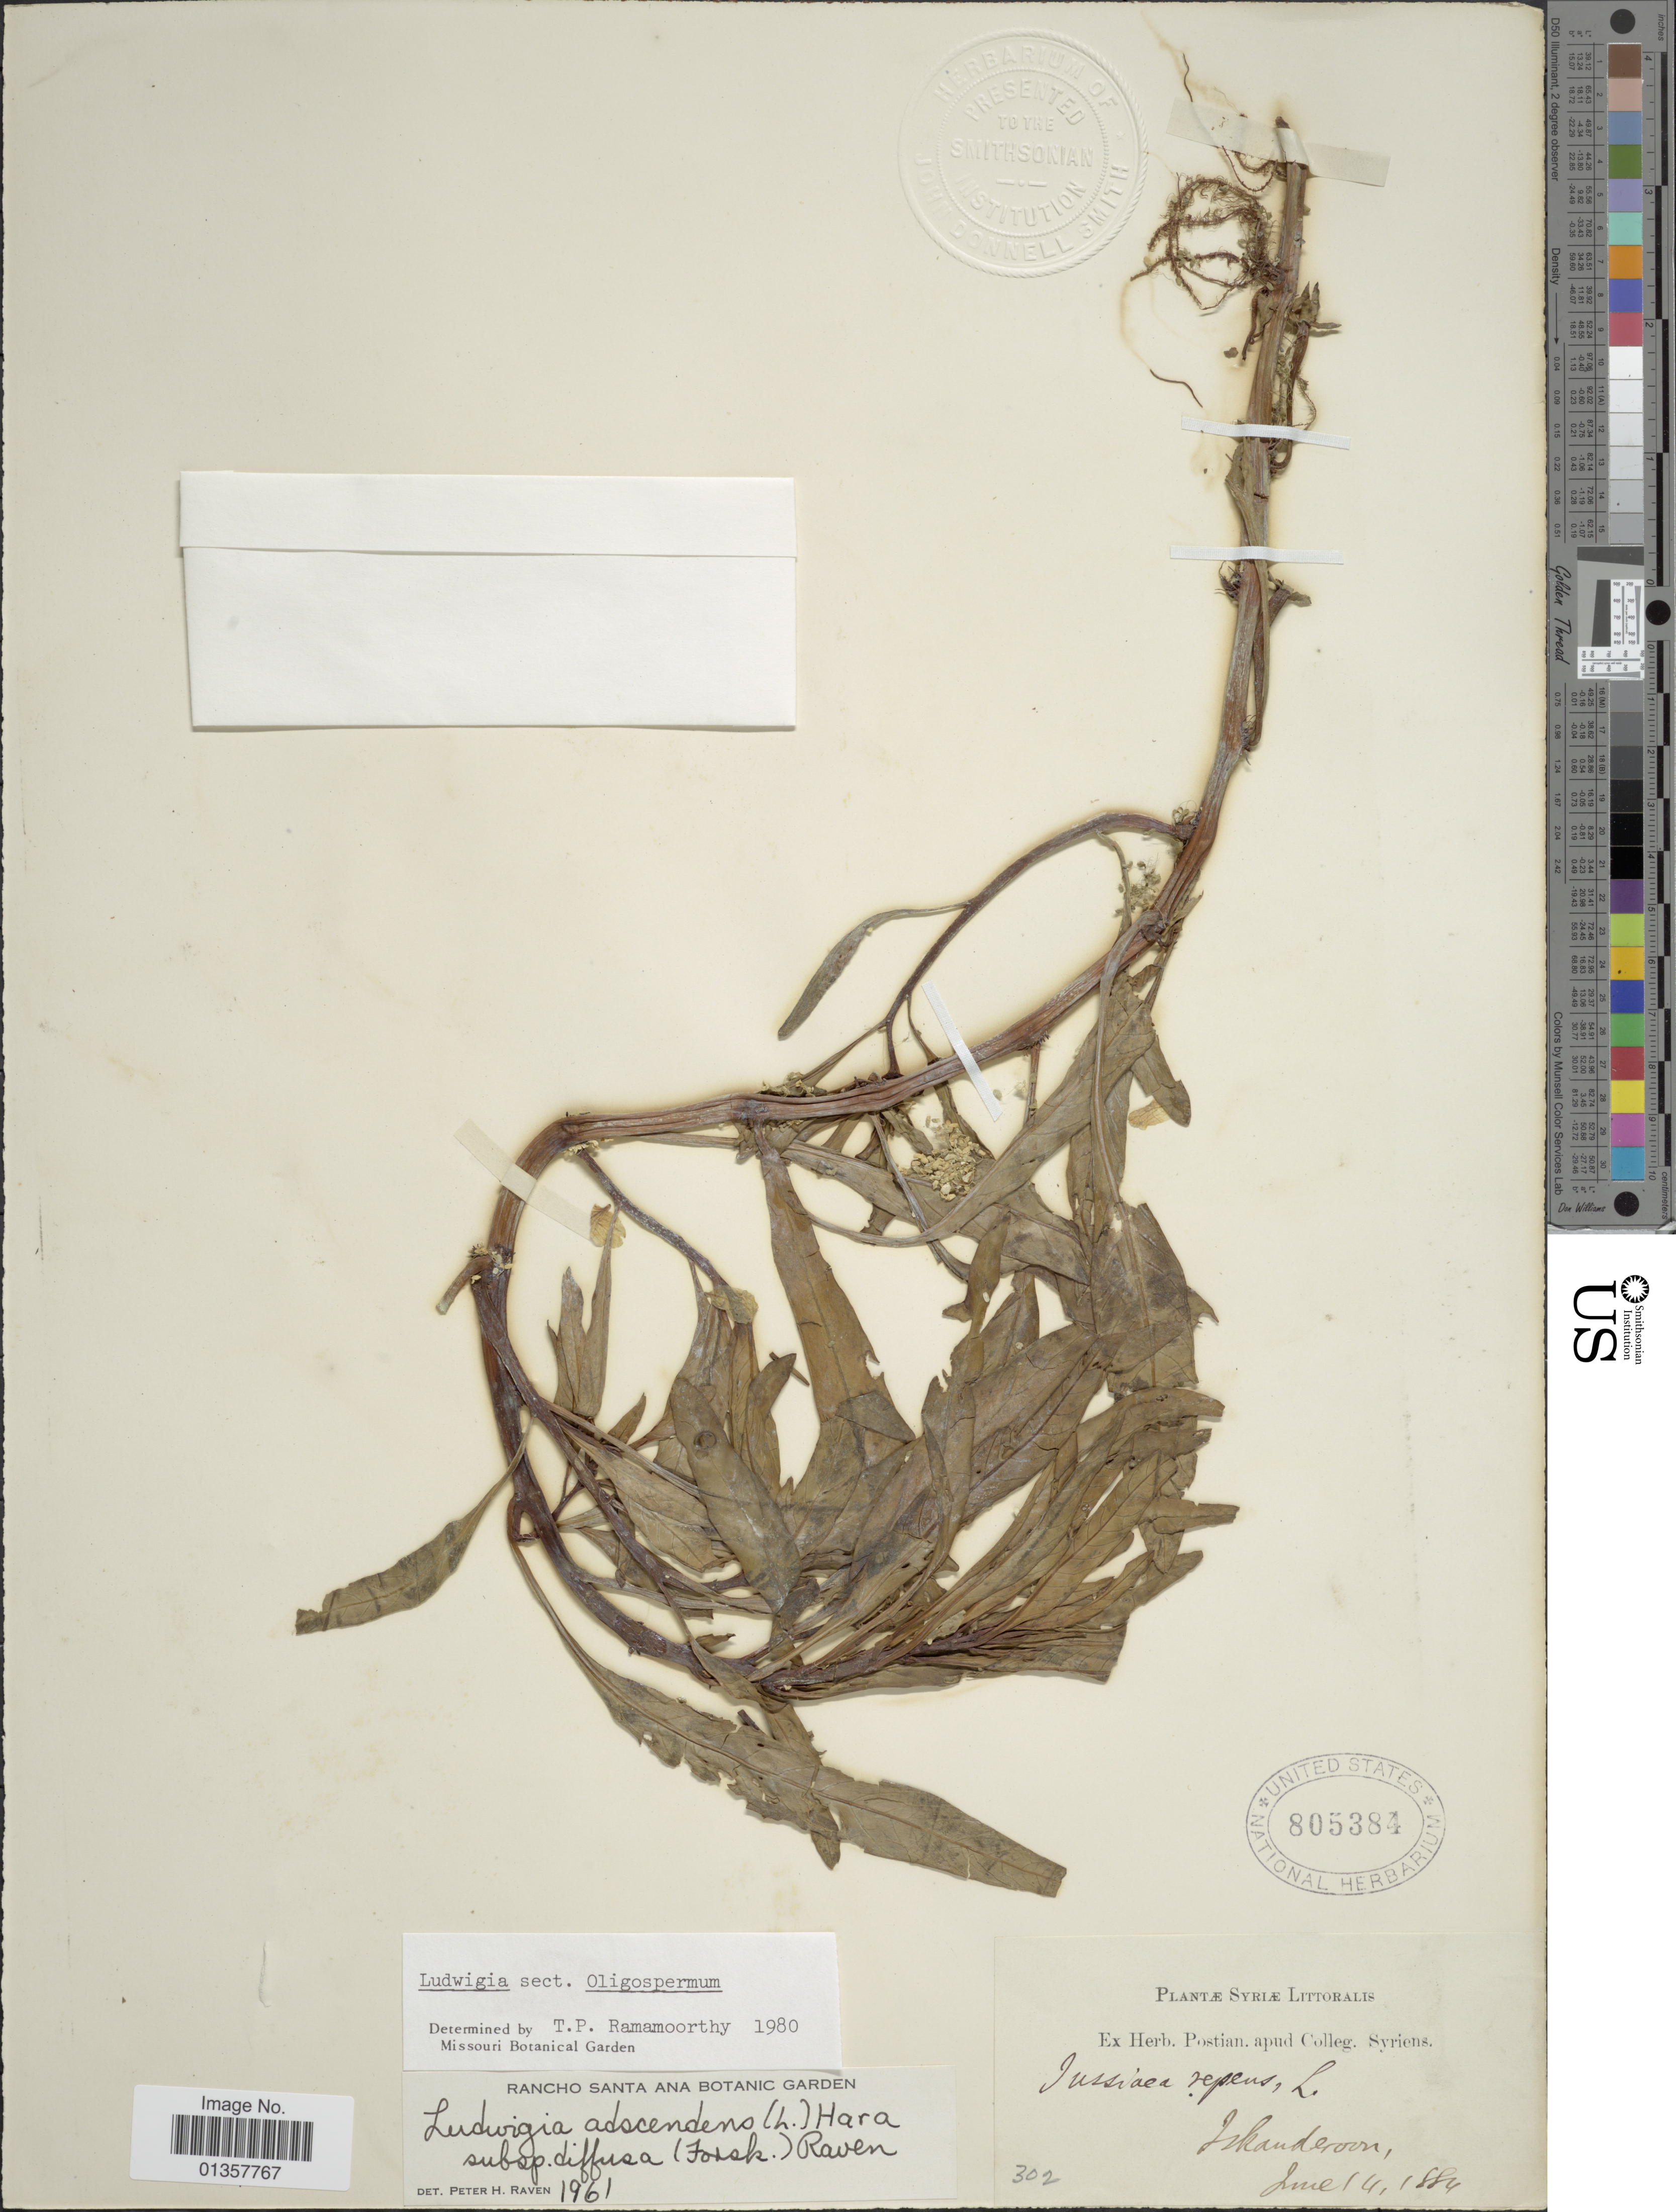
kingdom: Plantae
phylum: Tracheophyta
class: Magnoliopsida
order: Myrtales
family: Onagraceae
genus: Ludwigia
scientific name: Ludwigia adscendens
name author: (L.) H. Hara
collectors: -. Postian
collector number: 302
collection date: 1884-06-14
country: Syria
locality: Iskanderoon [interpreted]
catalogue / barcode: US 805384